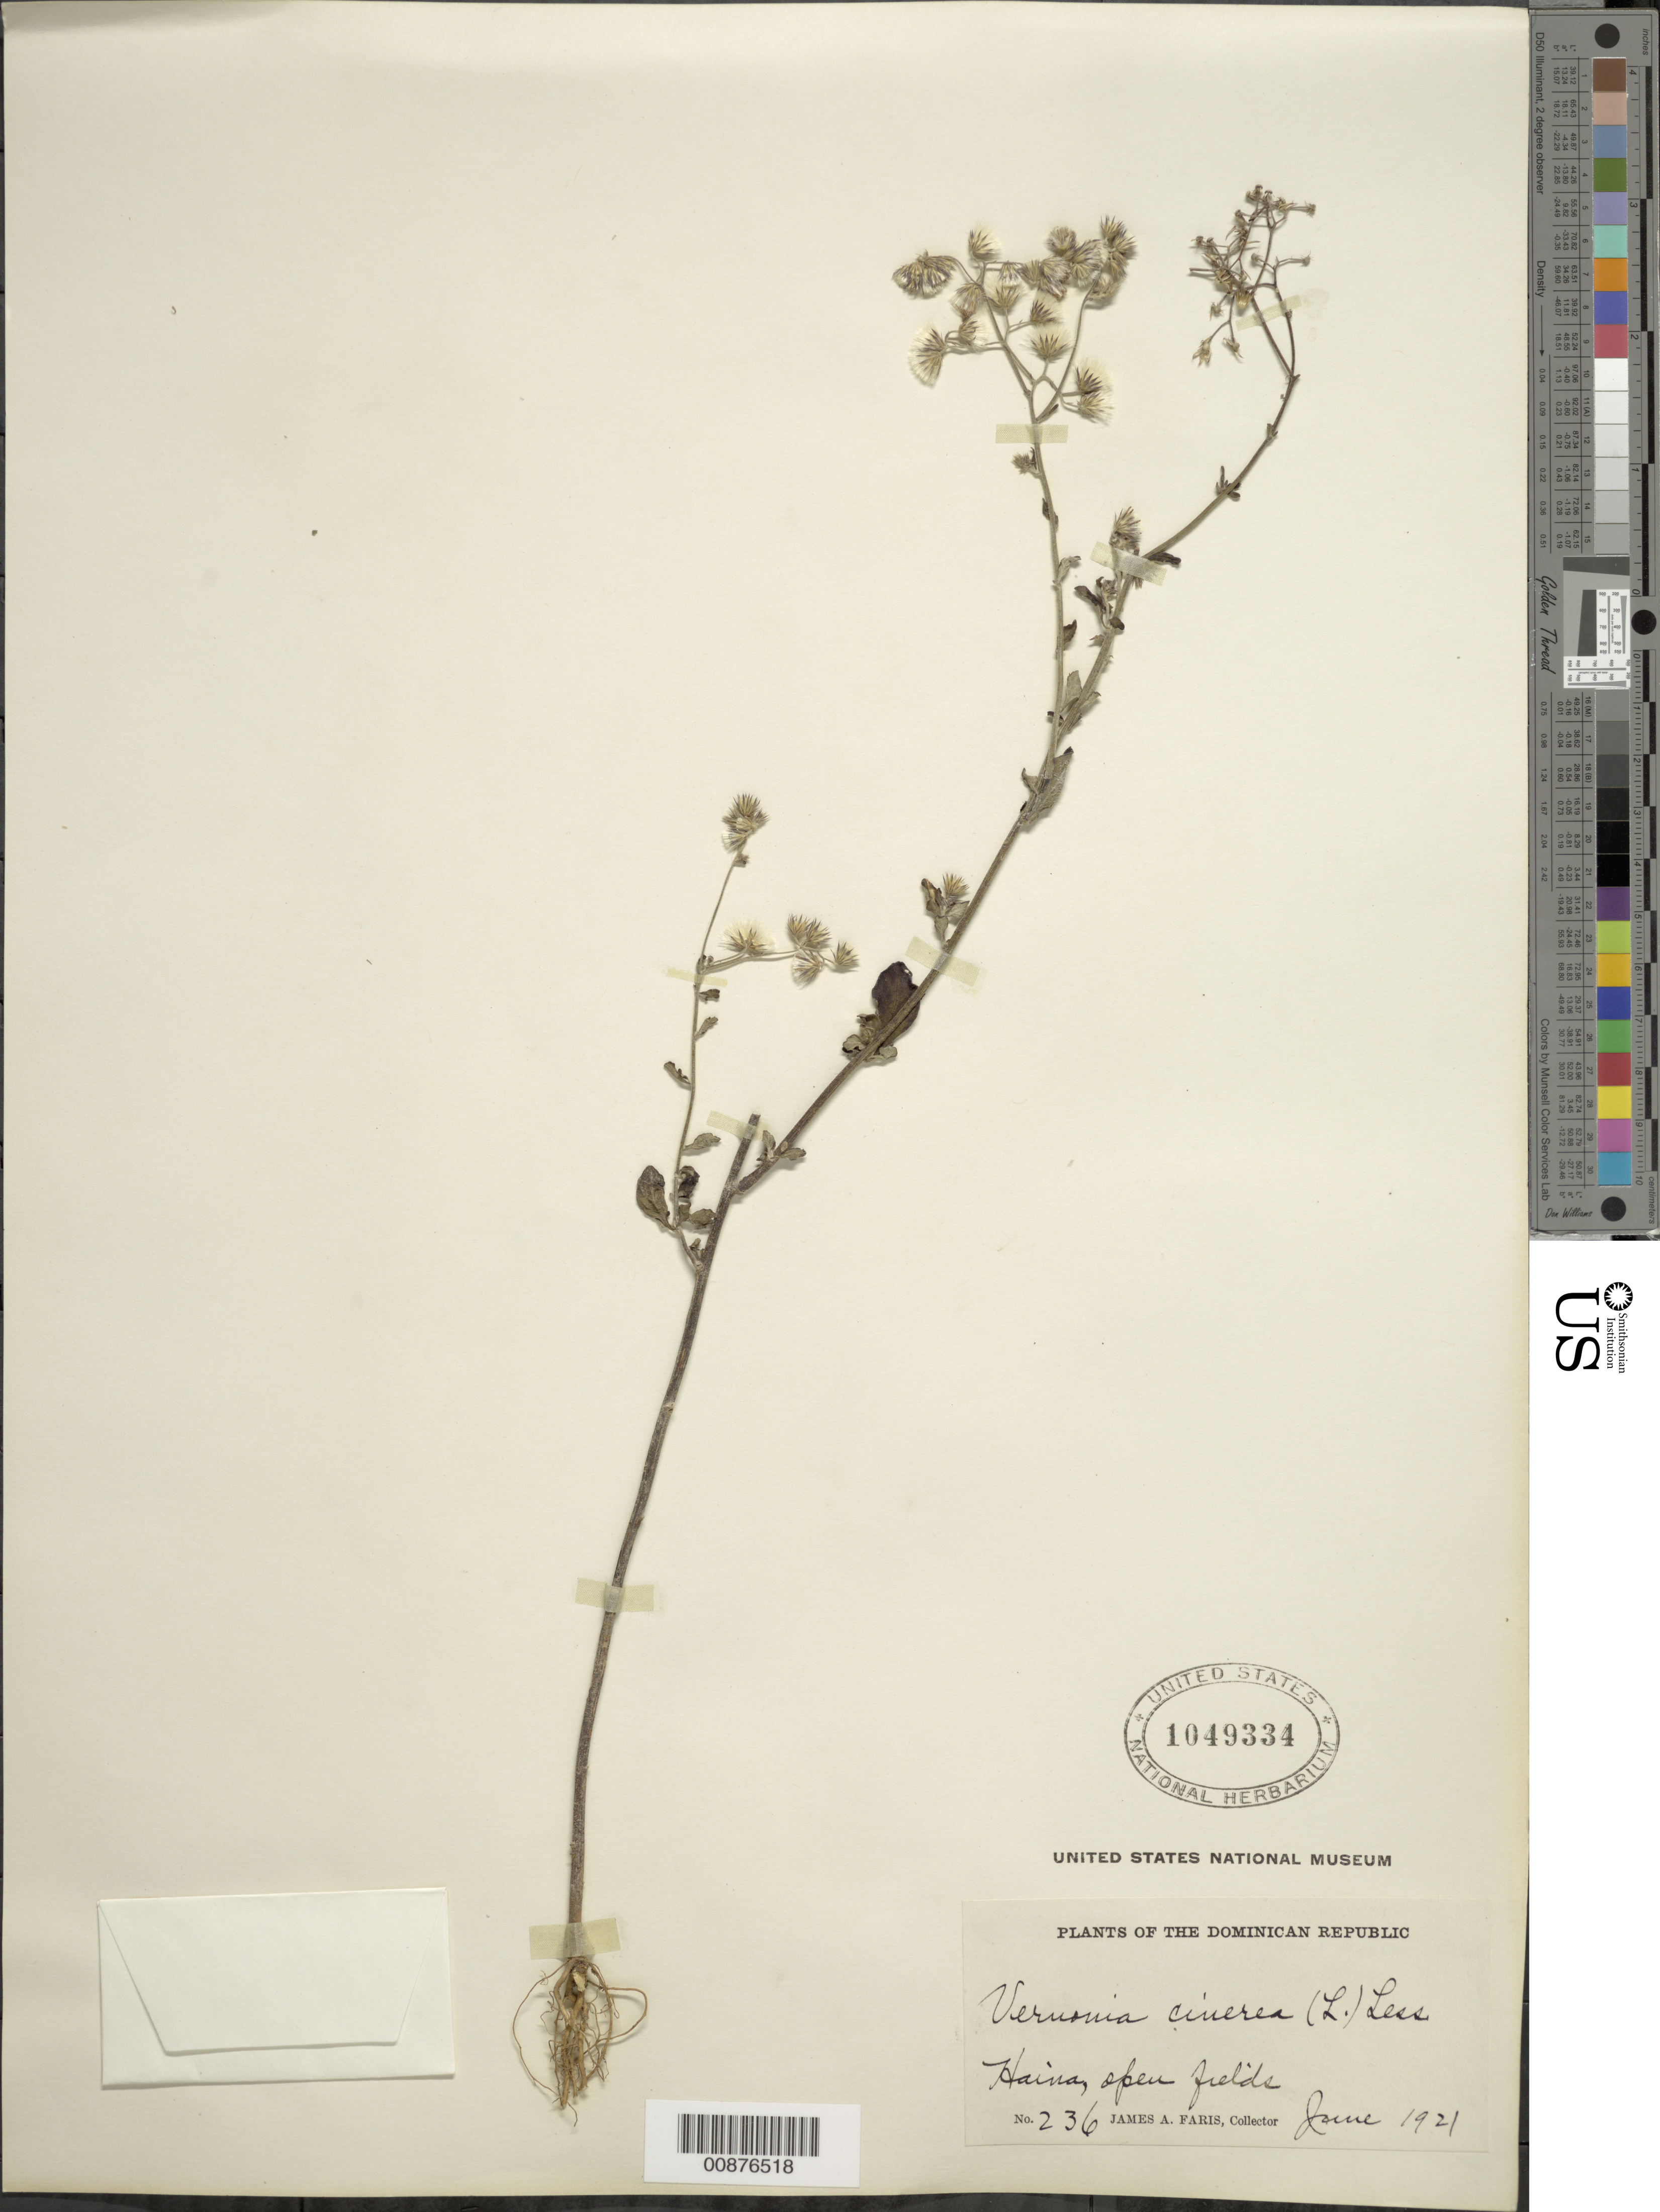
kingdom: Plantae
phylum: Tracheophyta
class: Magnoliopsida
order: Asterales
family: Asteraceae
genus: Cyanthillium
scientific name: Cyanthillium cinereum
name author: (L.) H. Rob.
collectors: J. Faris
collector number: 236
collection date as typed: Jun 1921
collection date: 1921-06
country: Dominican Republic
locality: Haina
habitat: Open fields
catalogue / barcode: US 1049334